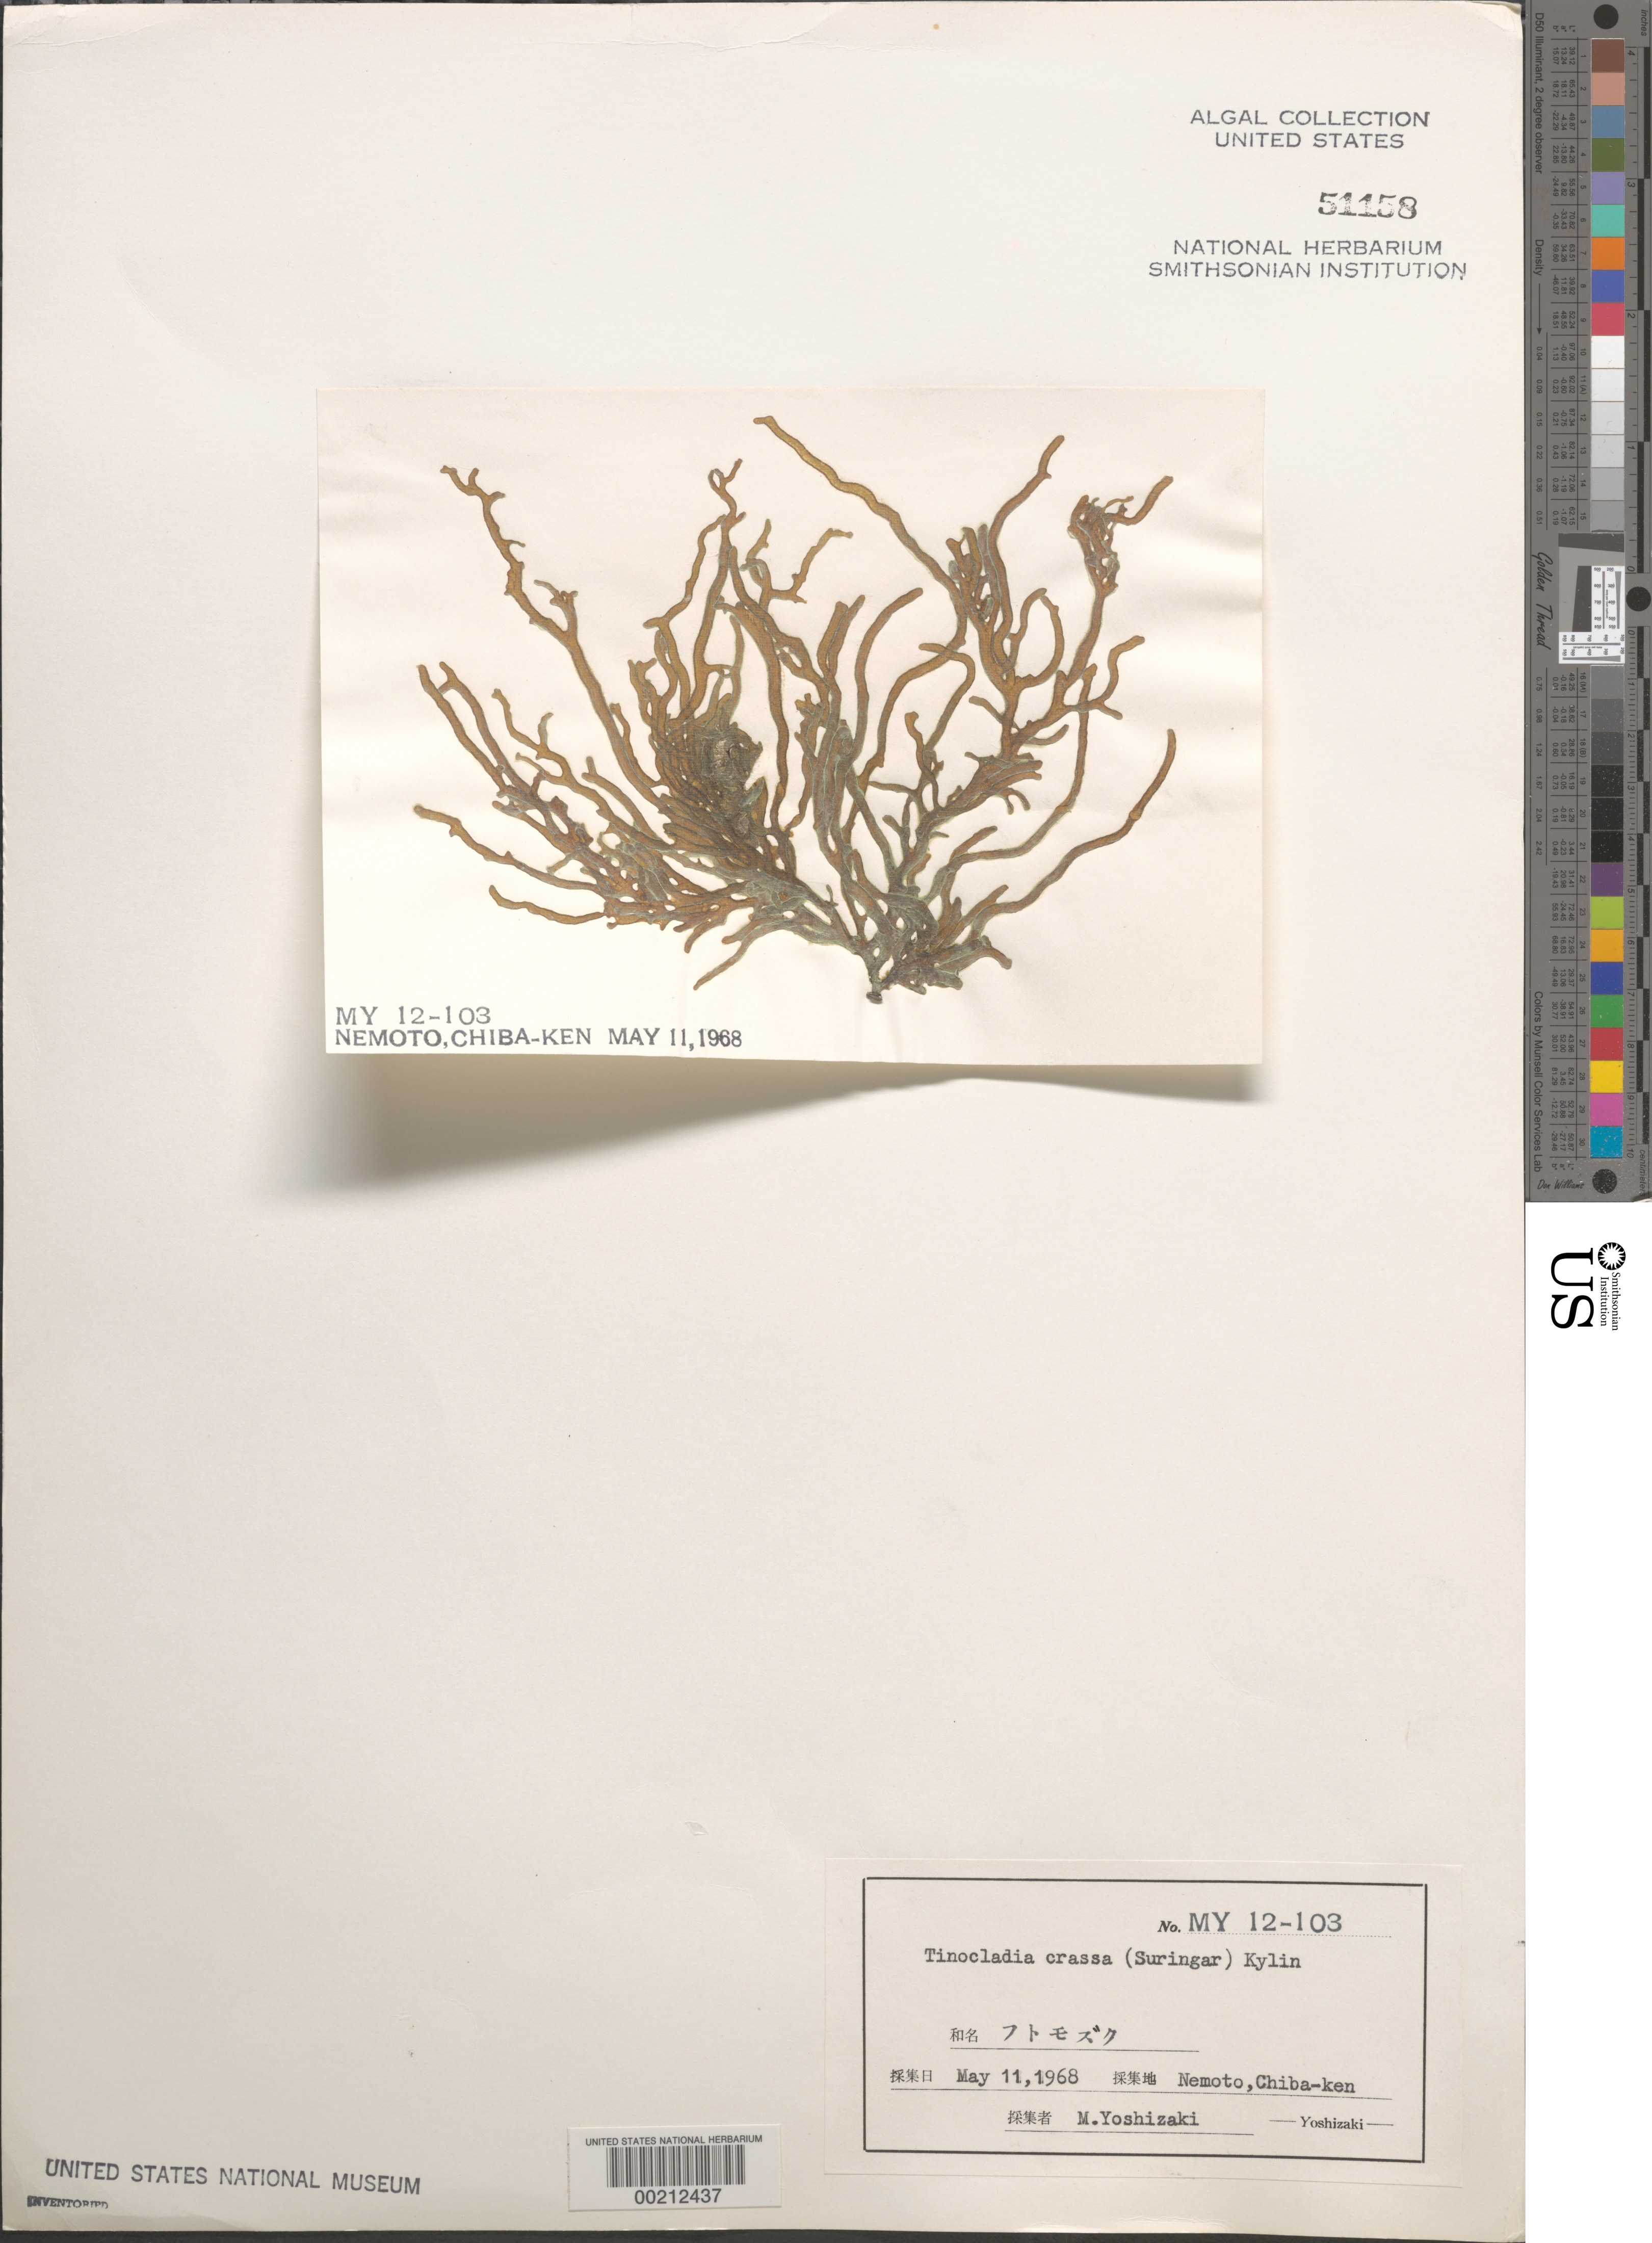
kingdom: Chromista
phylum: Ochrophyta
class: Phaeophyceae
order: Ectocarpales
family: Chordariaceae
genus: Tinocladia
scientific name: Tinocladia crassa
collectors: M. Yoshizaki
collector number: My 12-103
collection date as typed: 11 May 1968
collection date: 1968-05-11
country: Japan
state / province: Tiba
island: Honshu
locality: Nemoto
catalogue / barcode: US 51158